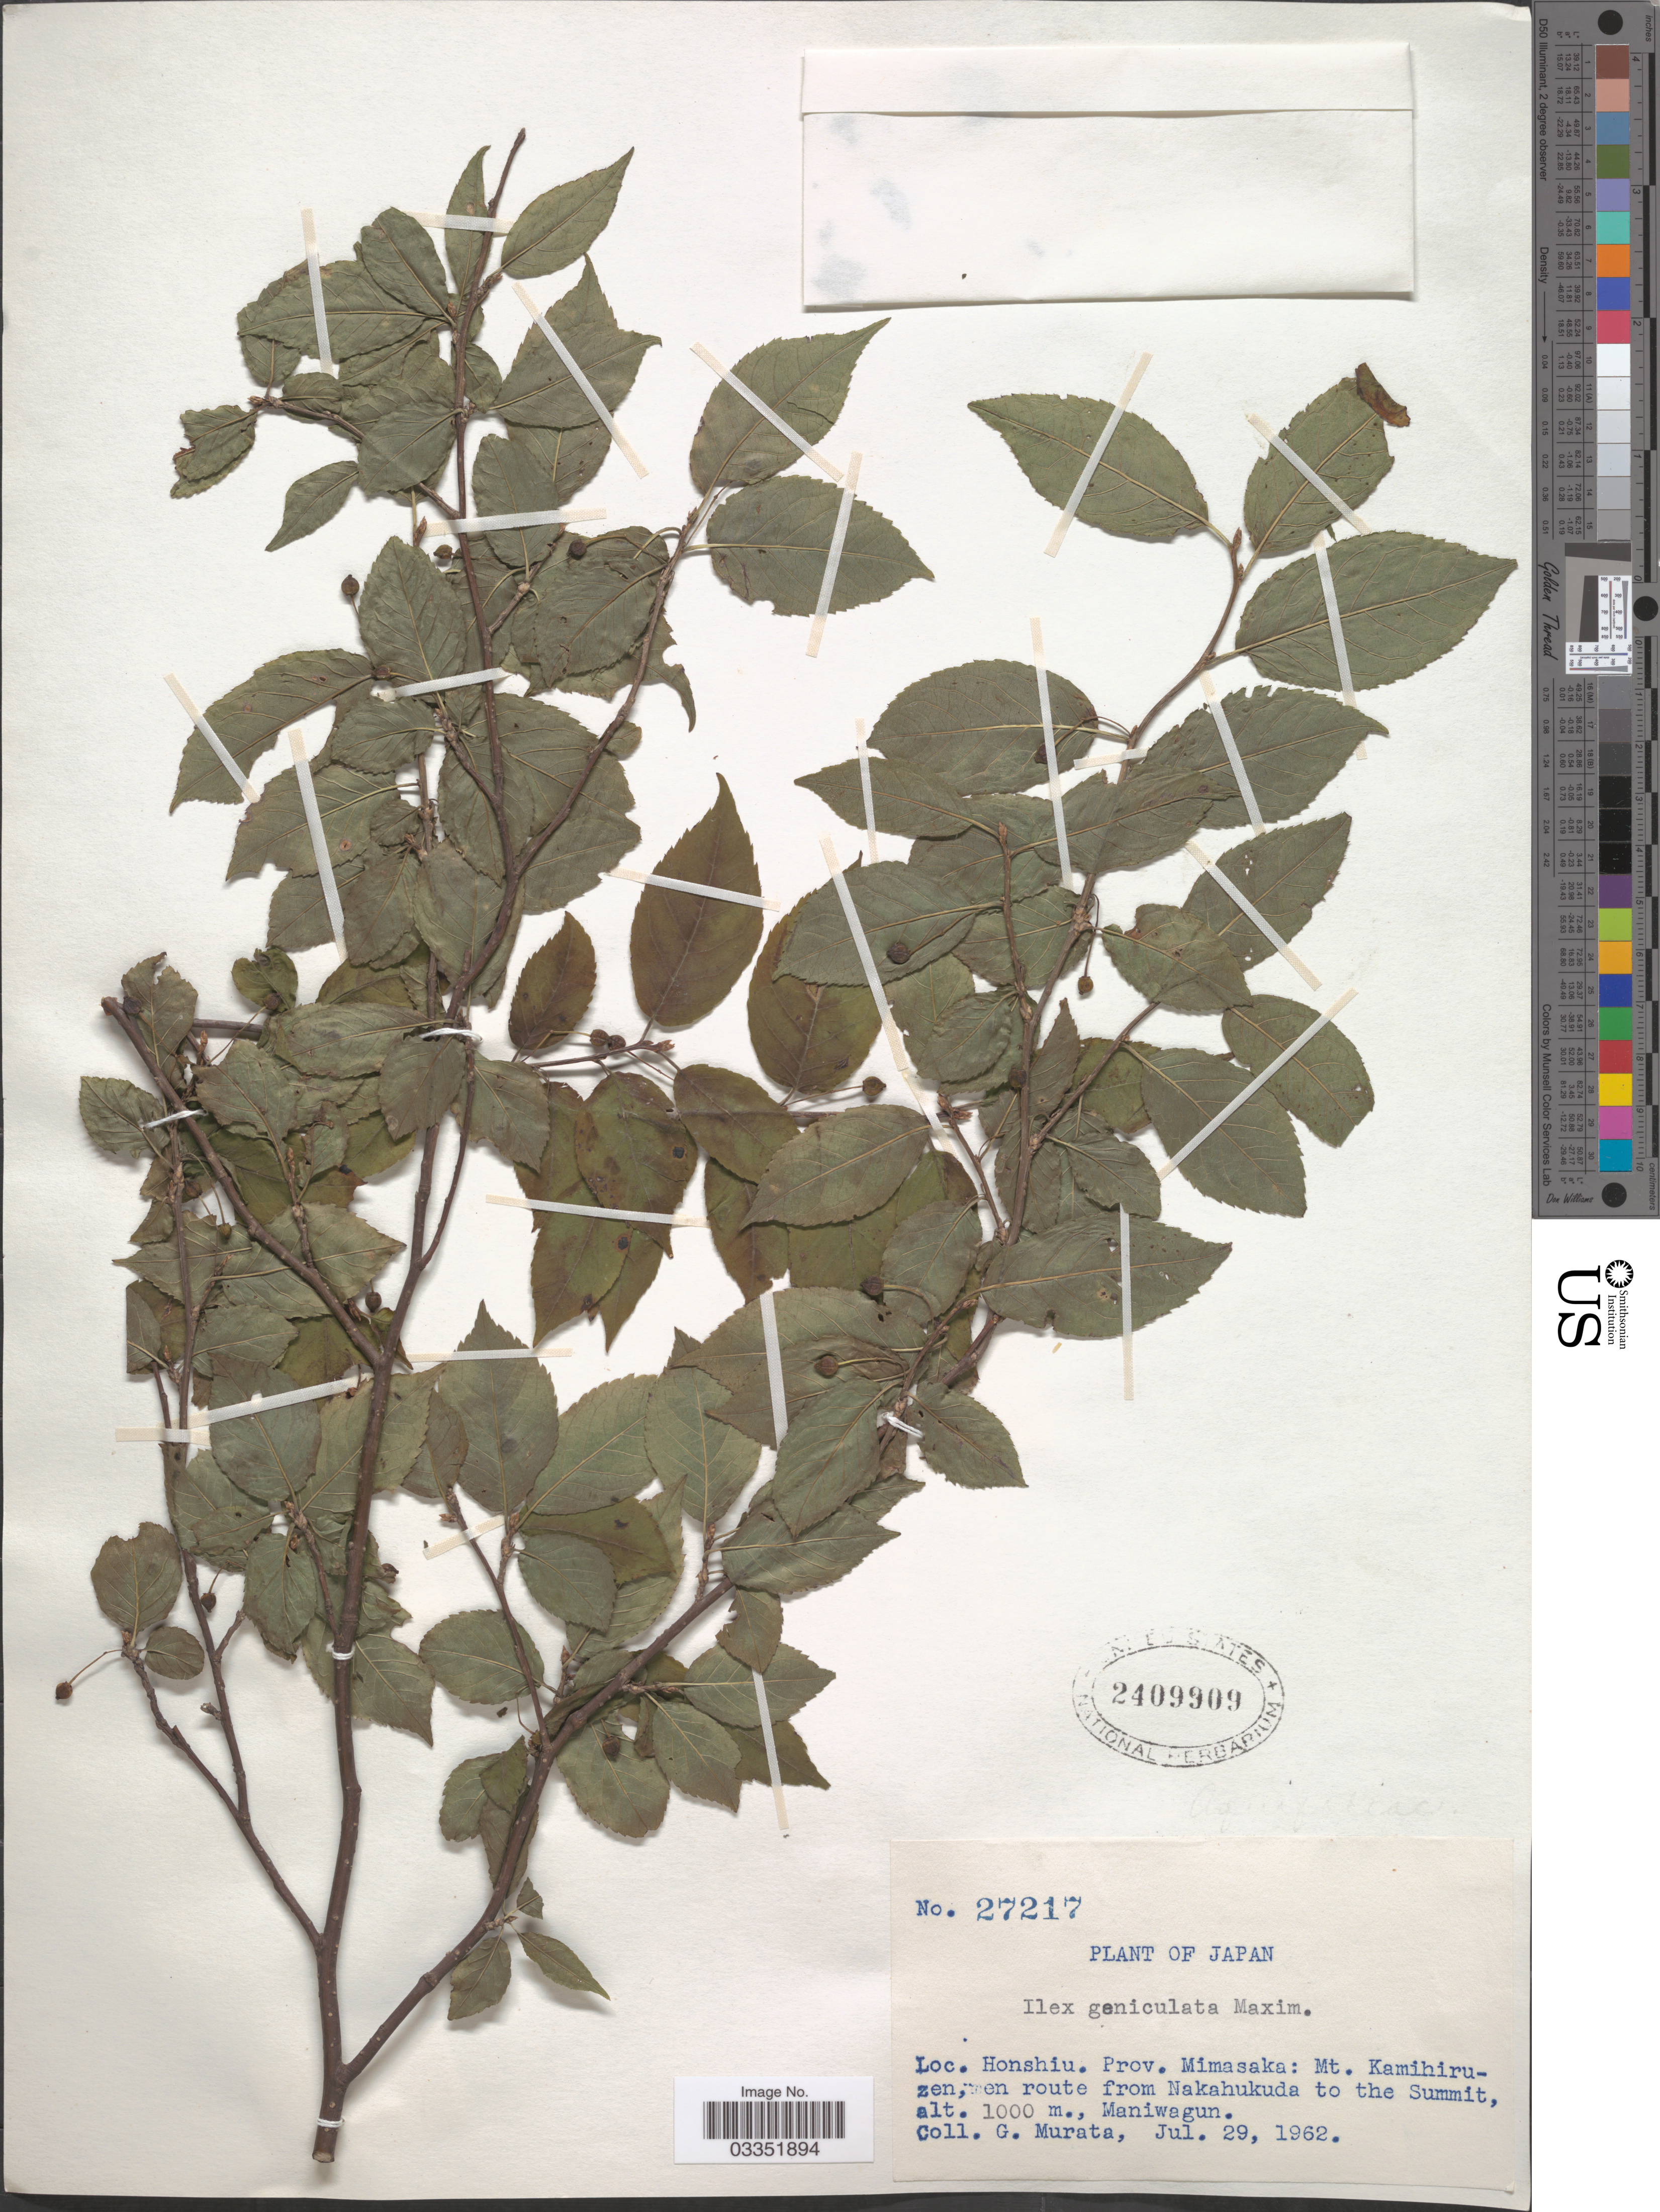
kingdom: Plantae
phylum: Tracheophyta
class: Magnoliopsida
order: Aquifoliales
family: Aquifoliaceae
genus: Ilex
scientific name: Ilex geniculata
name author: Maxim.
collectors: G. Murata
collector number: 27217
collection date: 1962-07-29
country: Japan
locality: Honshiu. Prov. Mimasaka: Mt. Kamihiruzen, en route from Nakahukuda to the Summit, Maniwagun.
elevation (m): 1000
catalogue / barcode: US 2409909